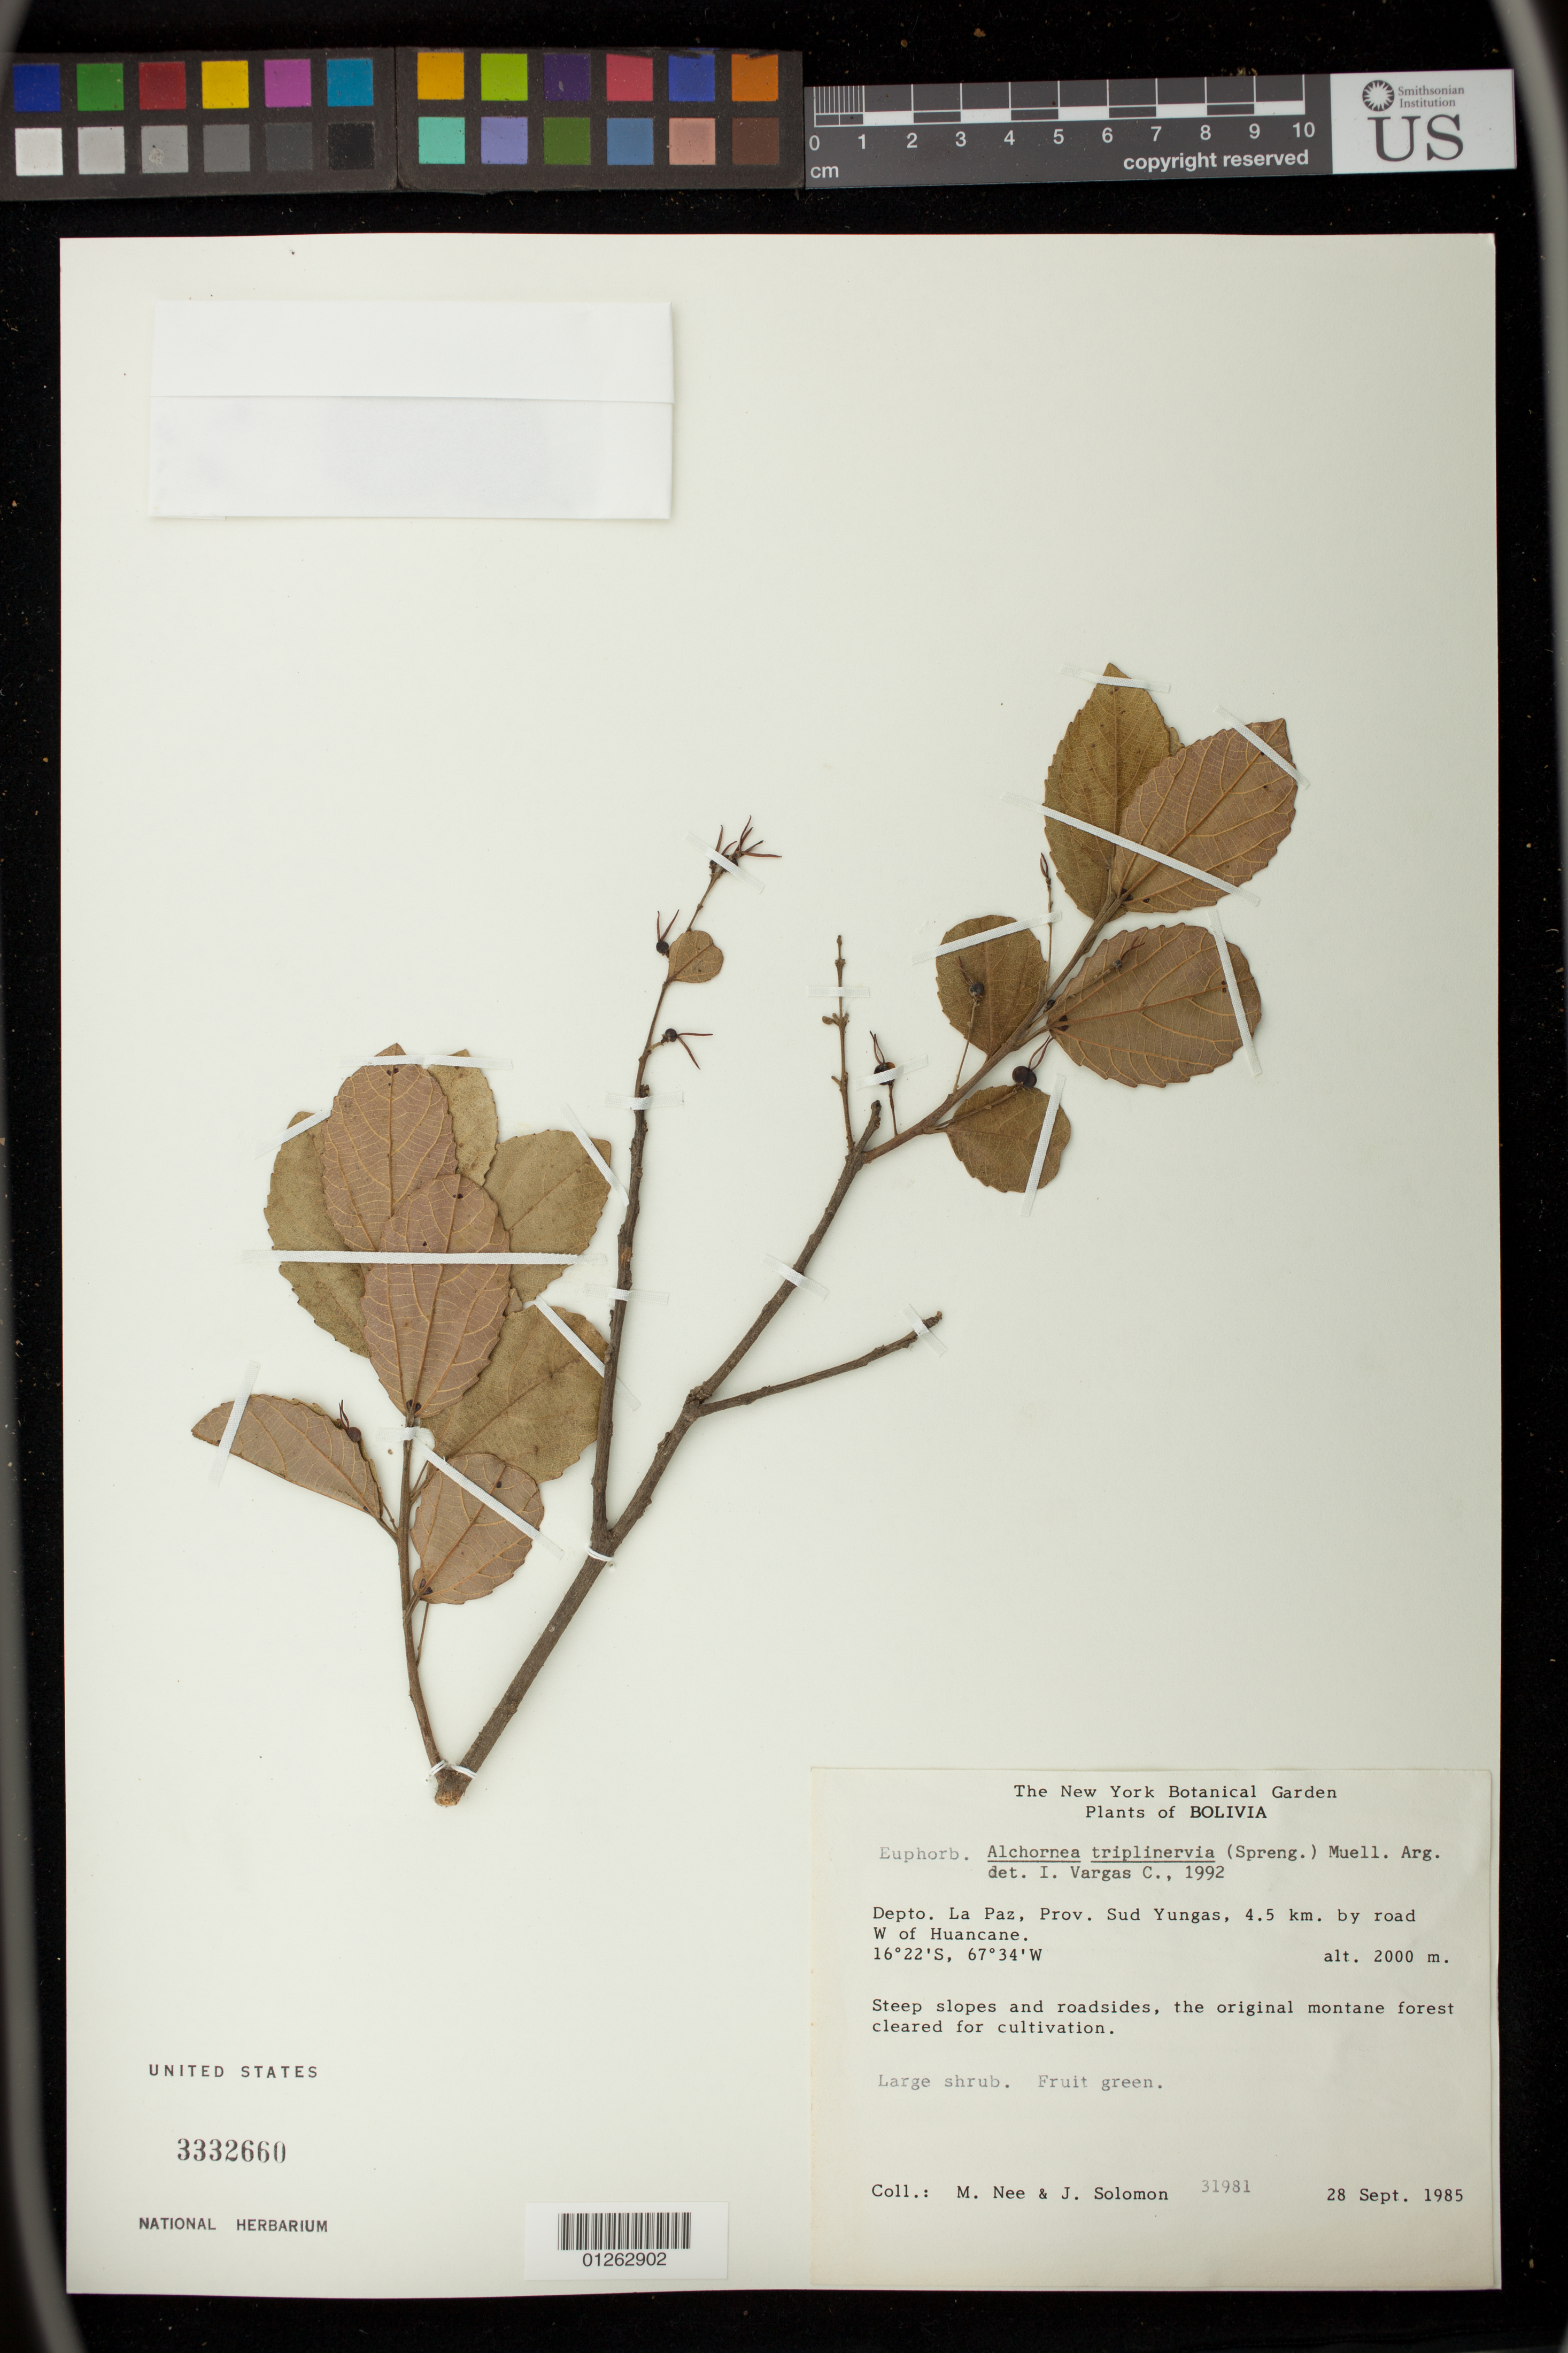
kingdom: Plantae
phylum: Tracheophyta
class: Magnoliopsida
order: Malpighiales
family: Euphorbiaceae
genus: Alchornea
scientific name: Alchornea triplinervia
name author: (Spreng.) Müll. Arg.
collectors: M. Nee & J. C. Solomon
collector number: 31981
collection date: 1985-09-28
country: Bolivia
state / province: La Paz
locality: Sud Yungas, 4.5 km. by road W of Huancane.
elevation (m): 2000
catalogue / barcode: US 3332660